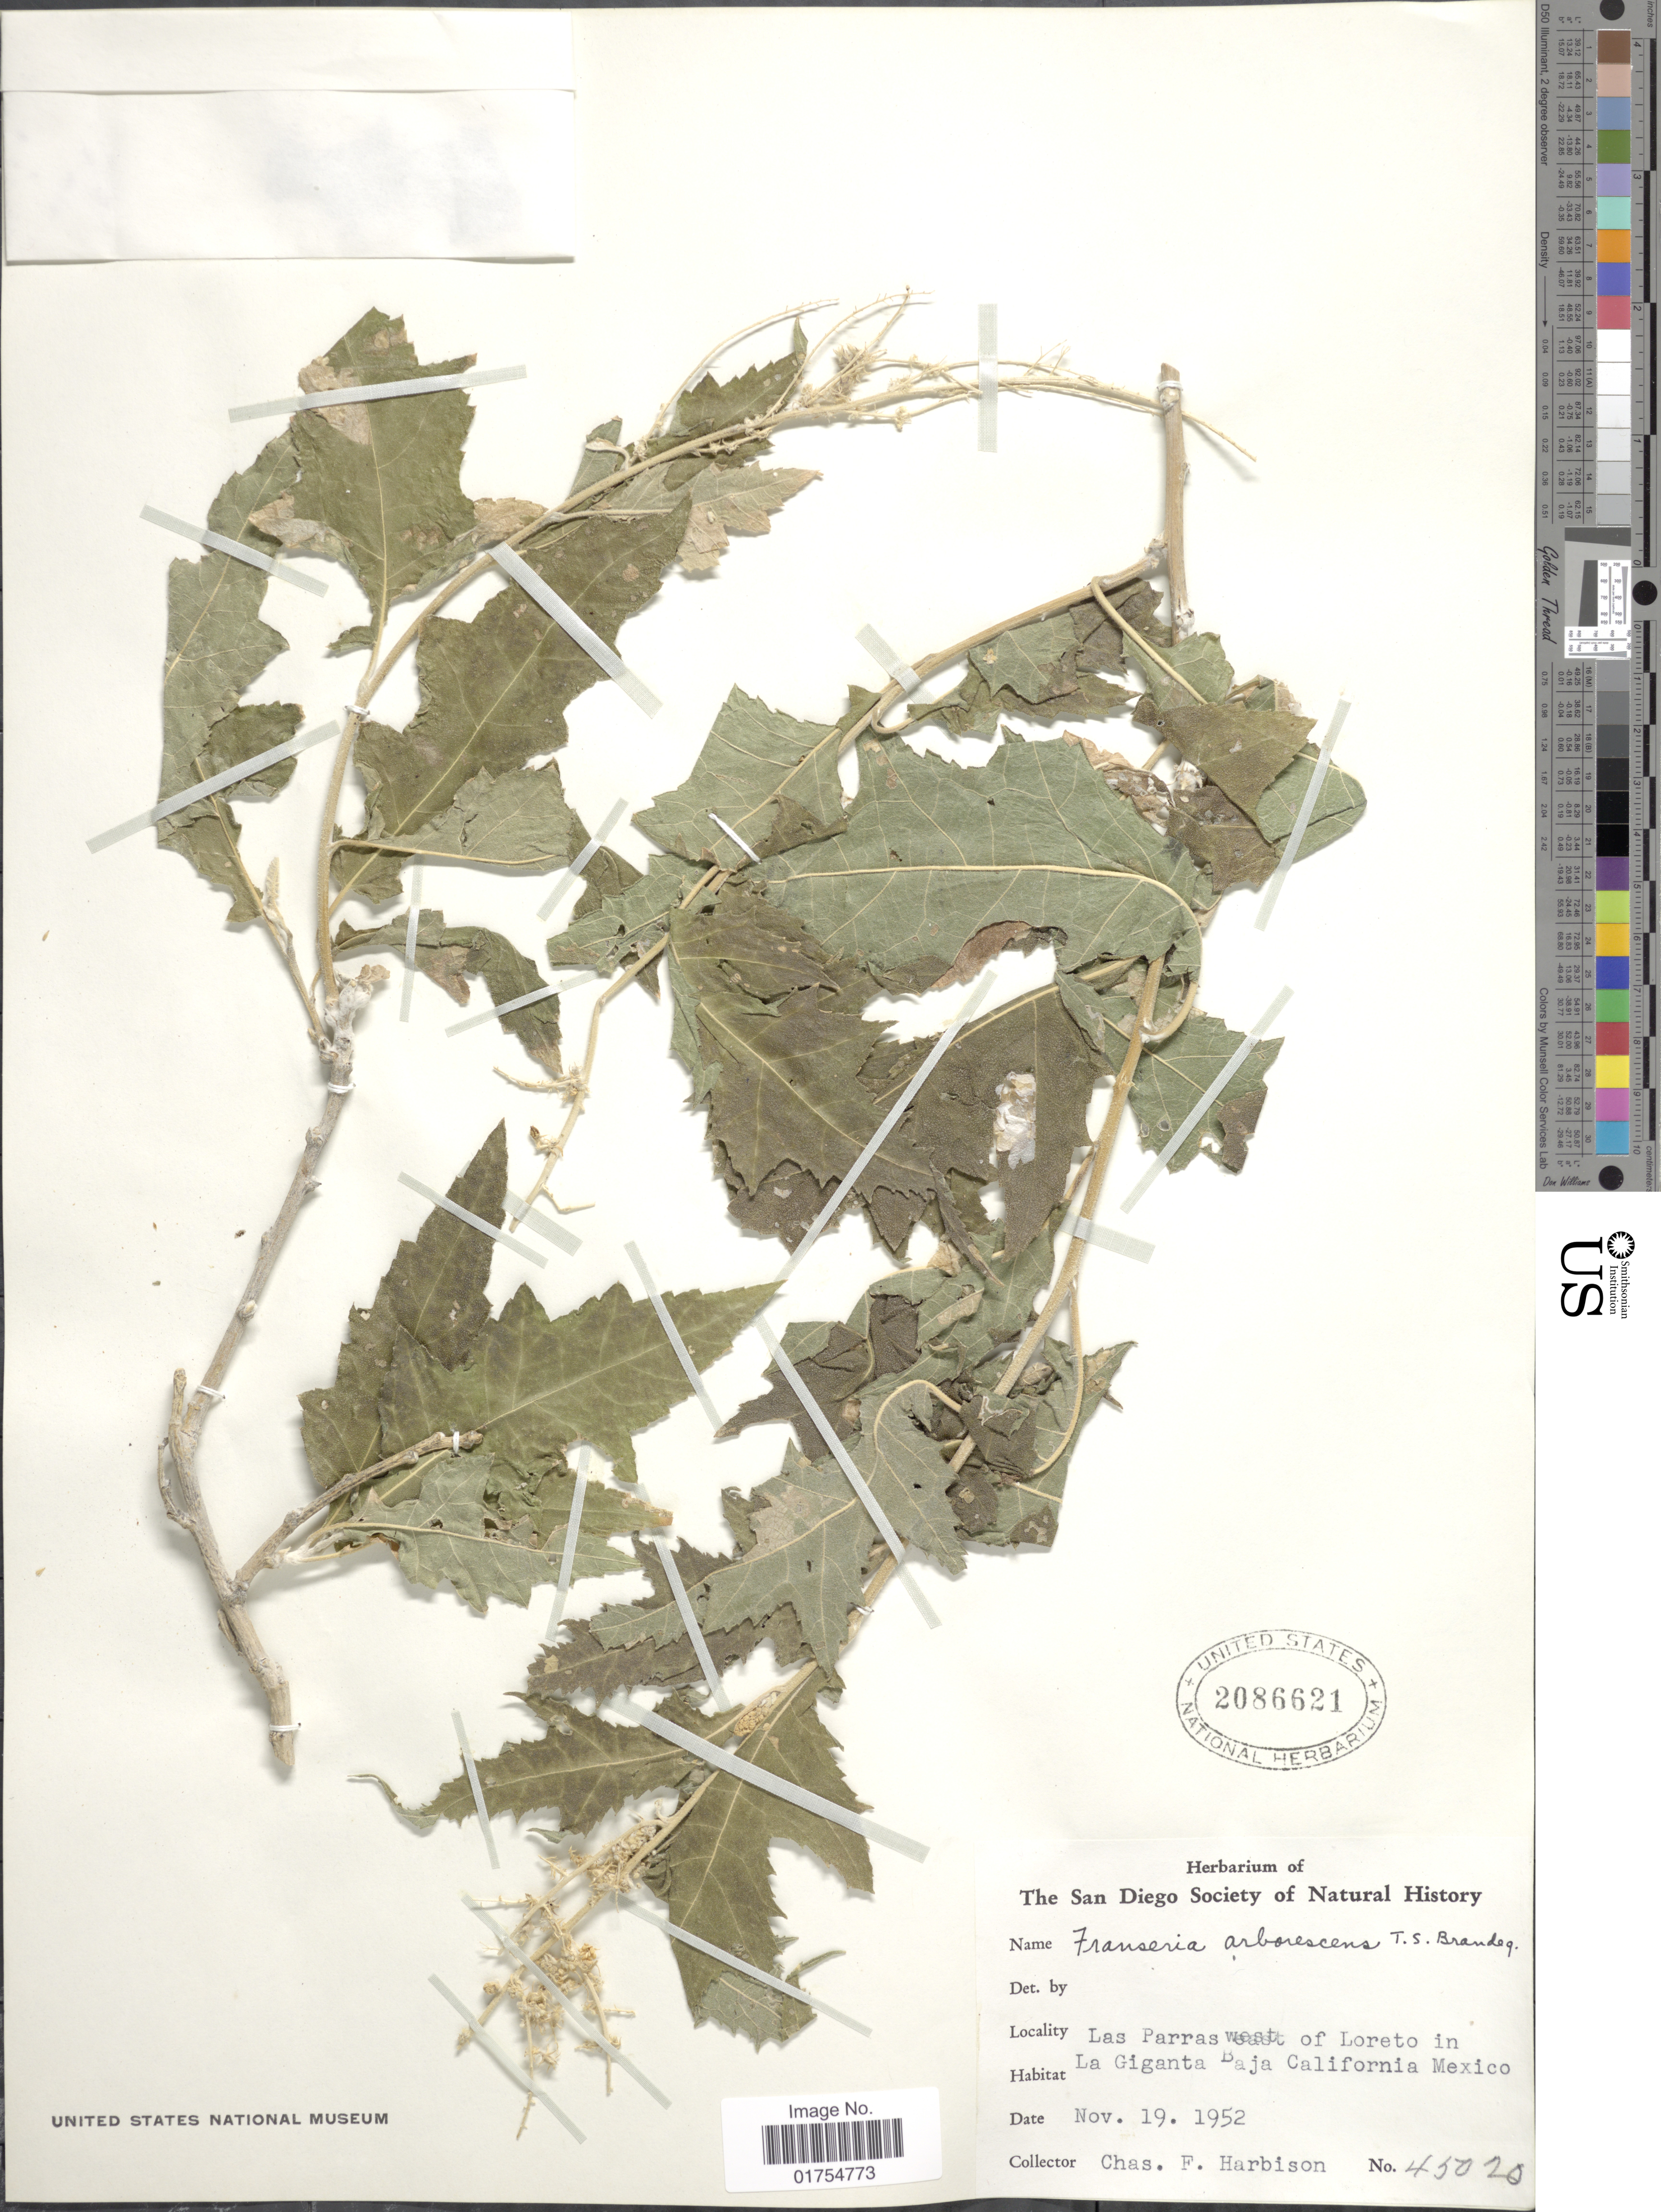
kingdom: Plantae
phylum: Tracheophyta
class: Magnoliopsida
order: Asterales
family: Asteraceae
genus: Franseria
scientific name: Franseria arborescens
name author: (Mill.) Brandegee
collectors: C. F. Harbison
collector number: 45020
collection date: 1952-11-19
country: Mexico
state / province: Baja California Sur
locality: Las Parras west of Loreto in La Giganta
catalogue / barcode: US 2086621